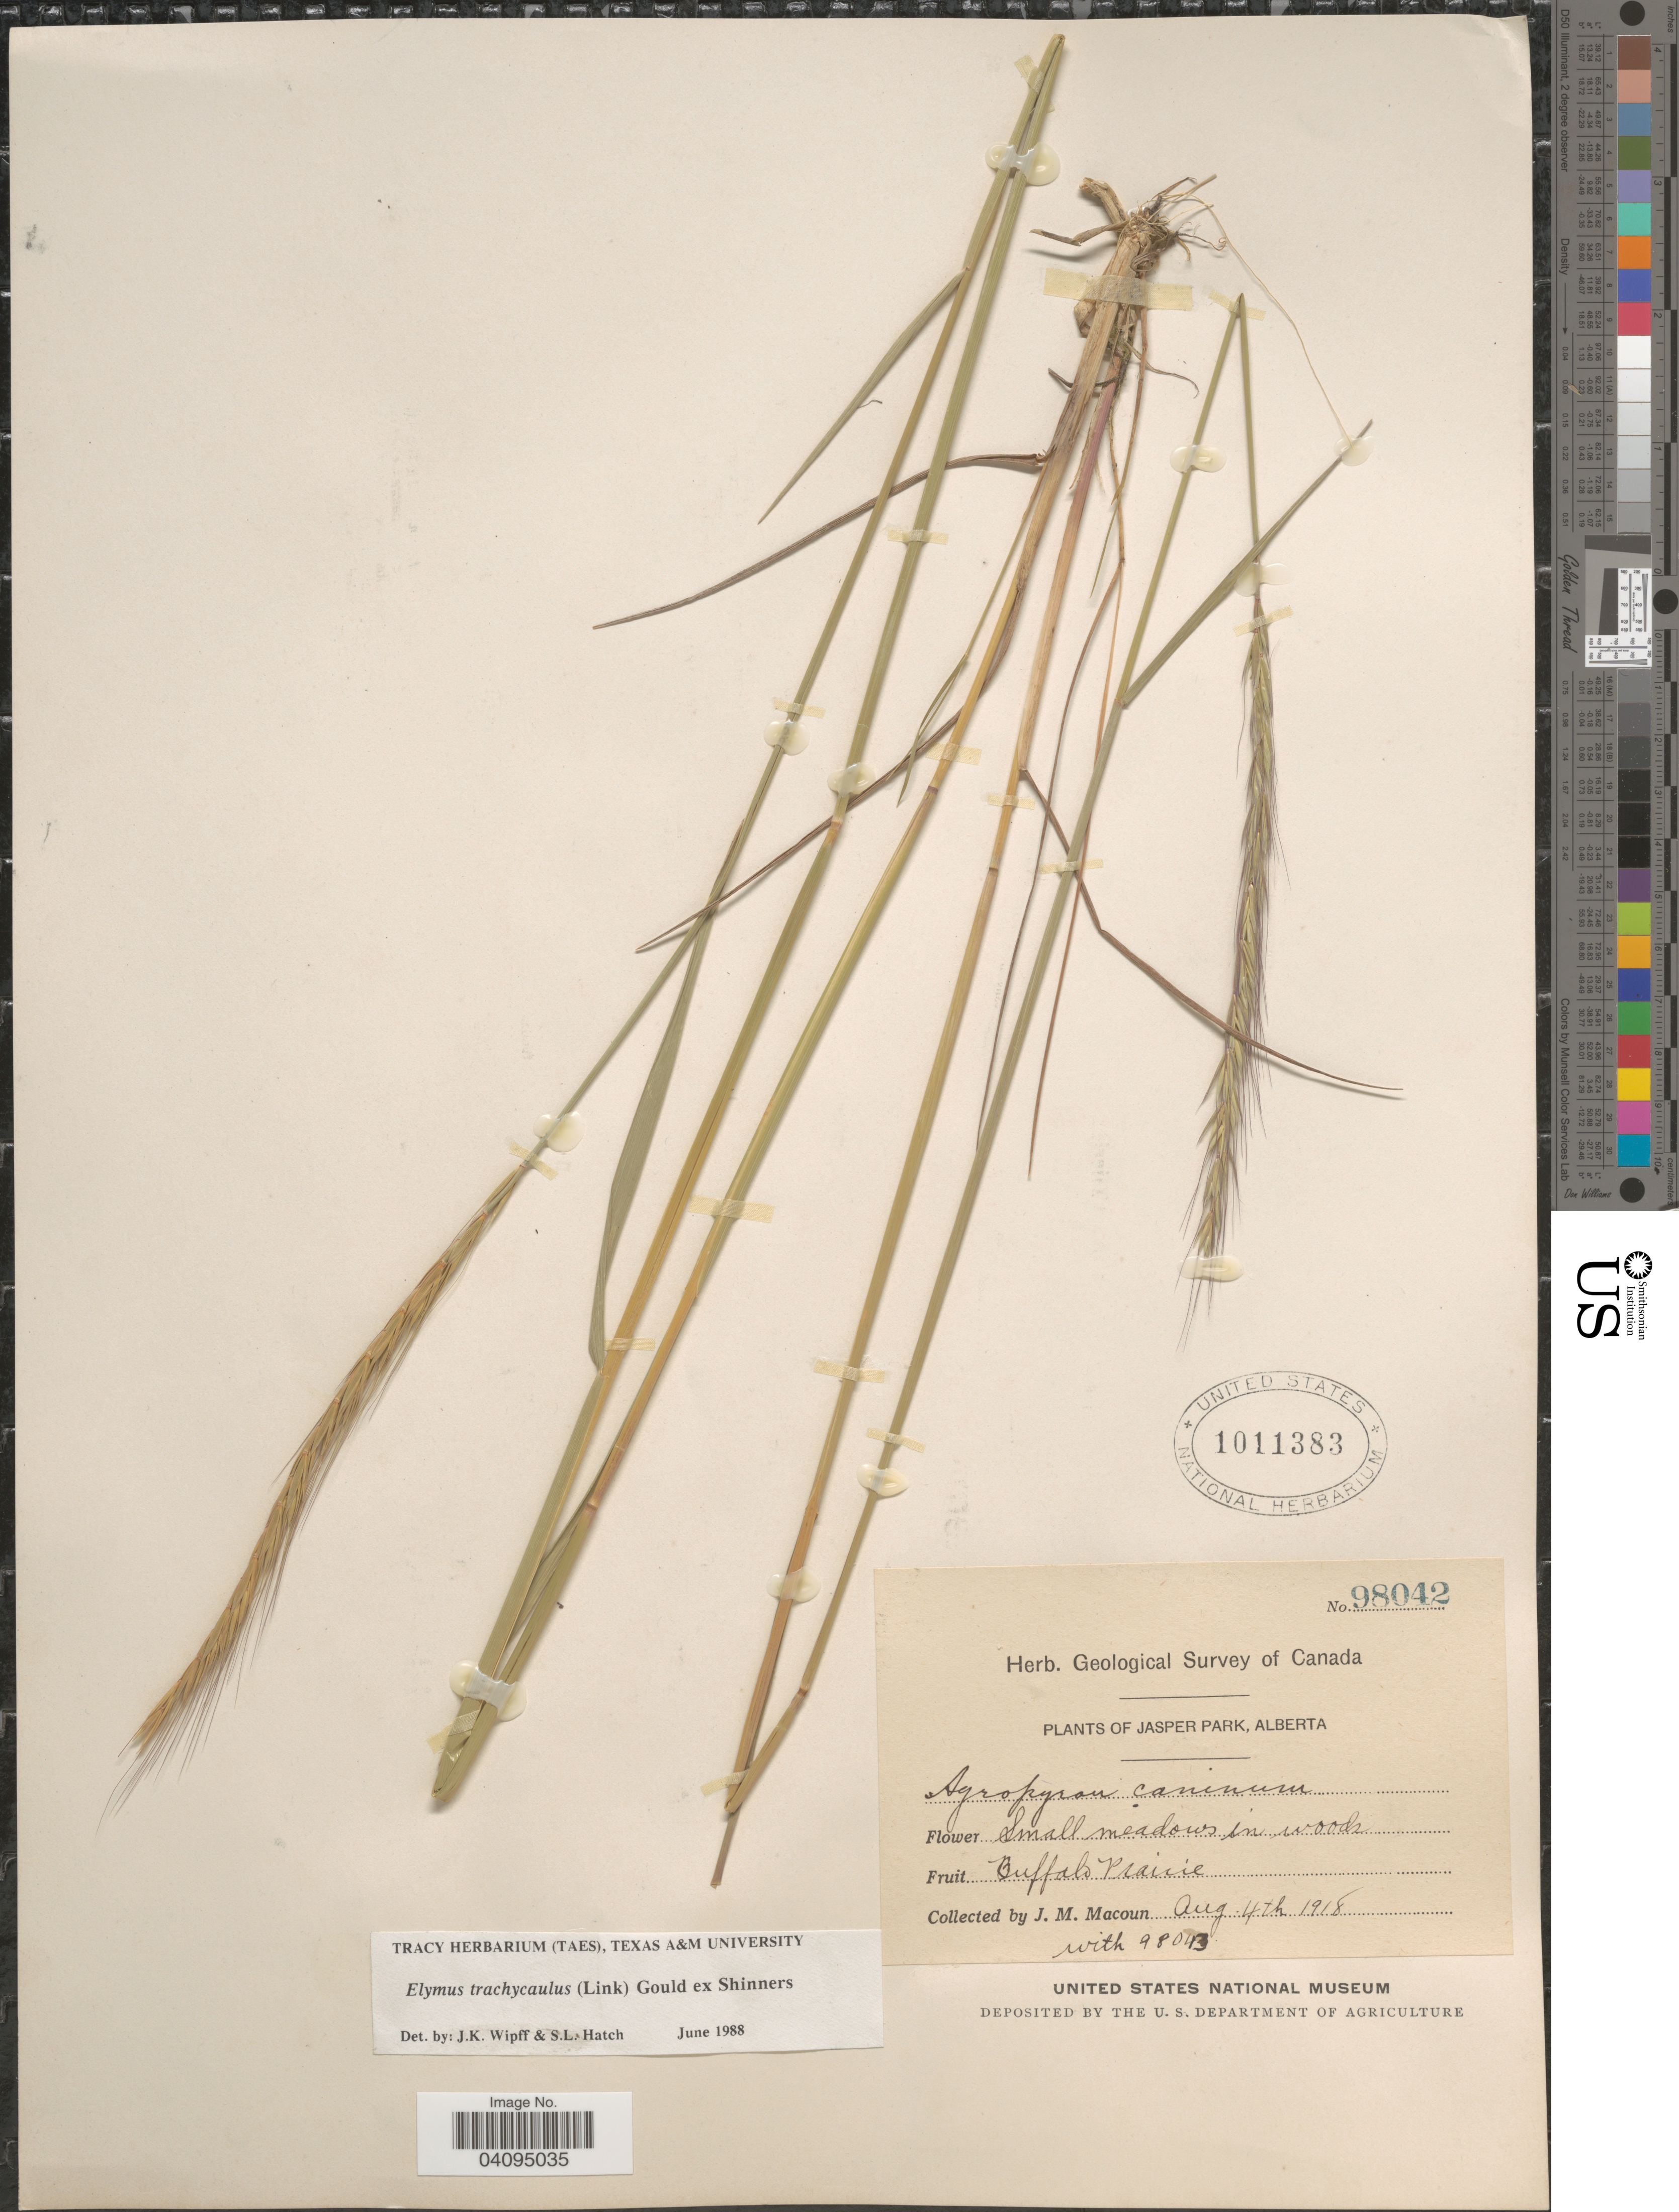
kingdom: Plantae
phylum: Tracheophyta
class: Liliopsida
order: Poales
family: Poaceae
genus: Elymus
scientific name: Elymus trachycaulus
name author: (Link) Gould ex Shinners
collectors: J. Macoun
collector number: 98042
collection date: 1918-08-04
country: Canada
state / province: Alberta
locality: Geological Survey of Canada. Jasper Park. Buffalo Prairie.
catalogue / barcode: US 1011383